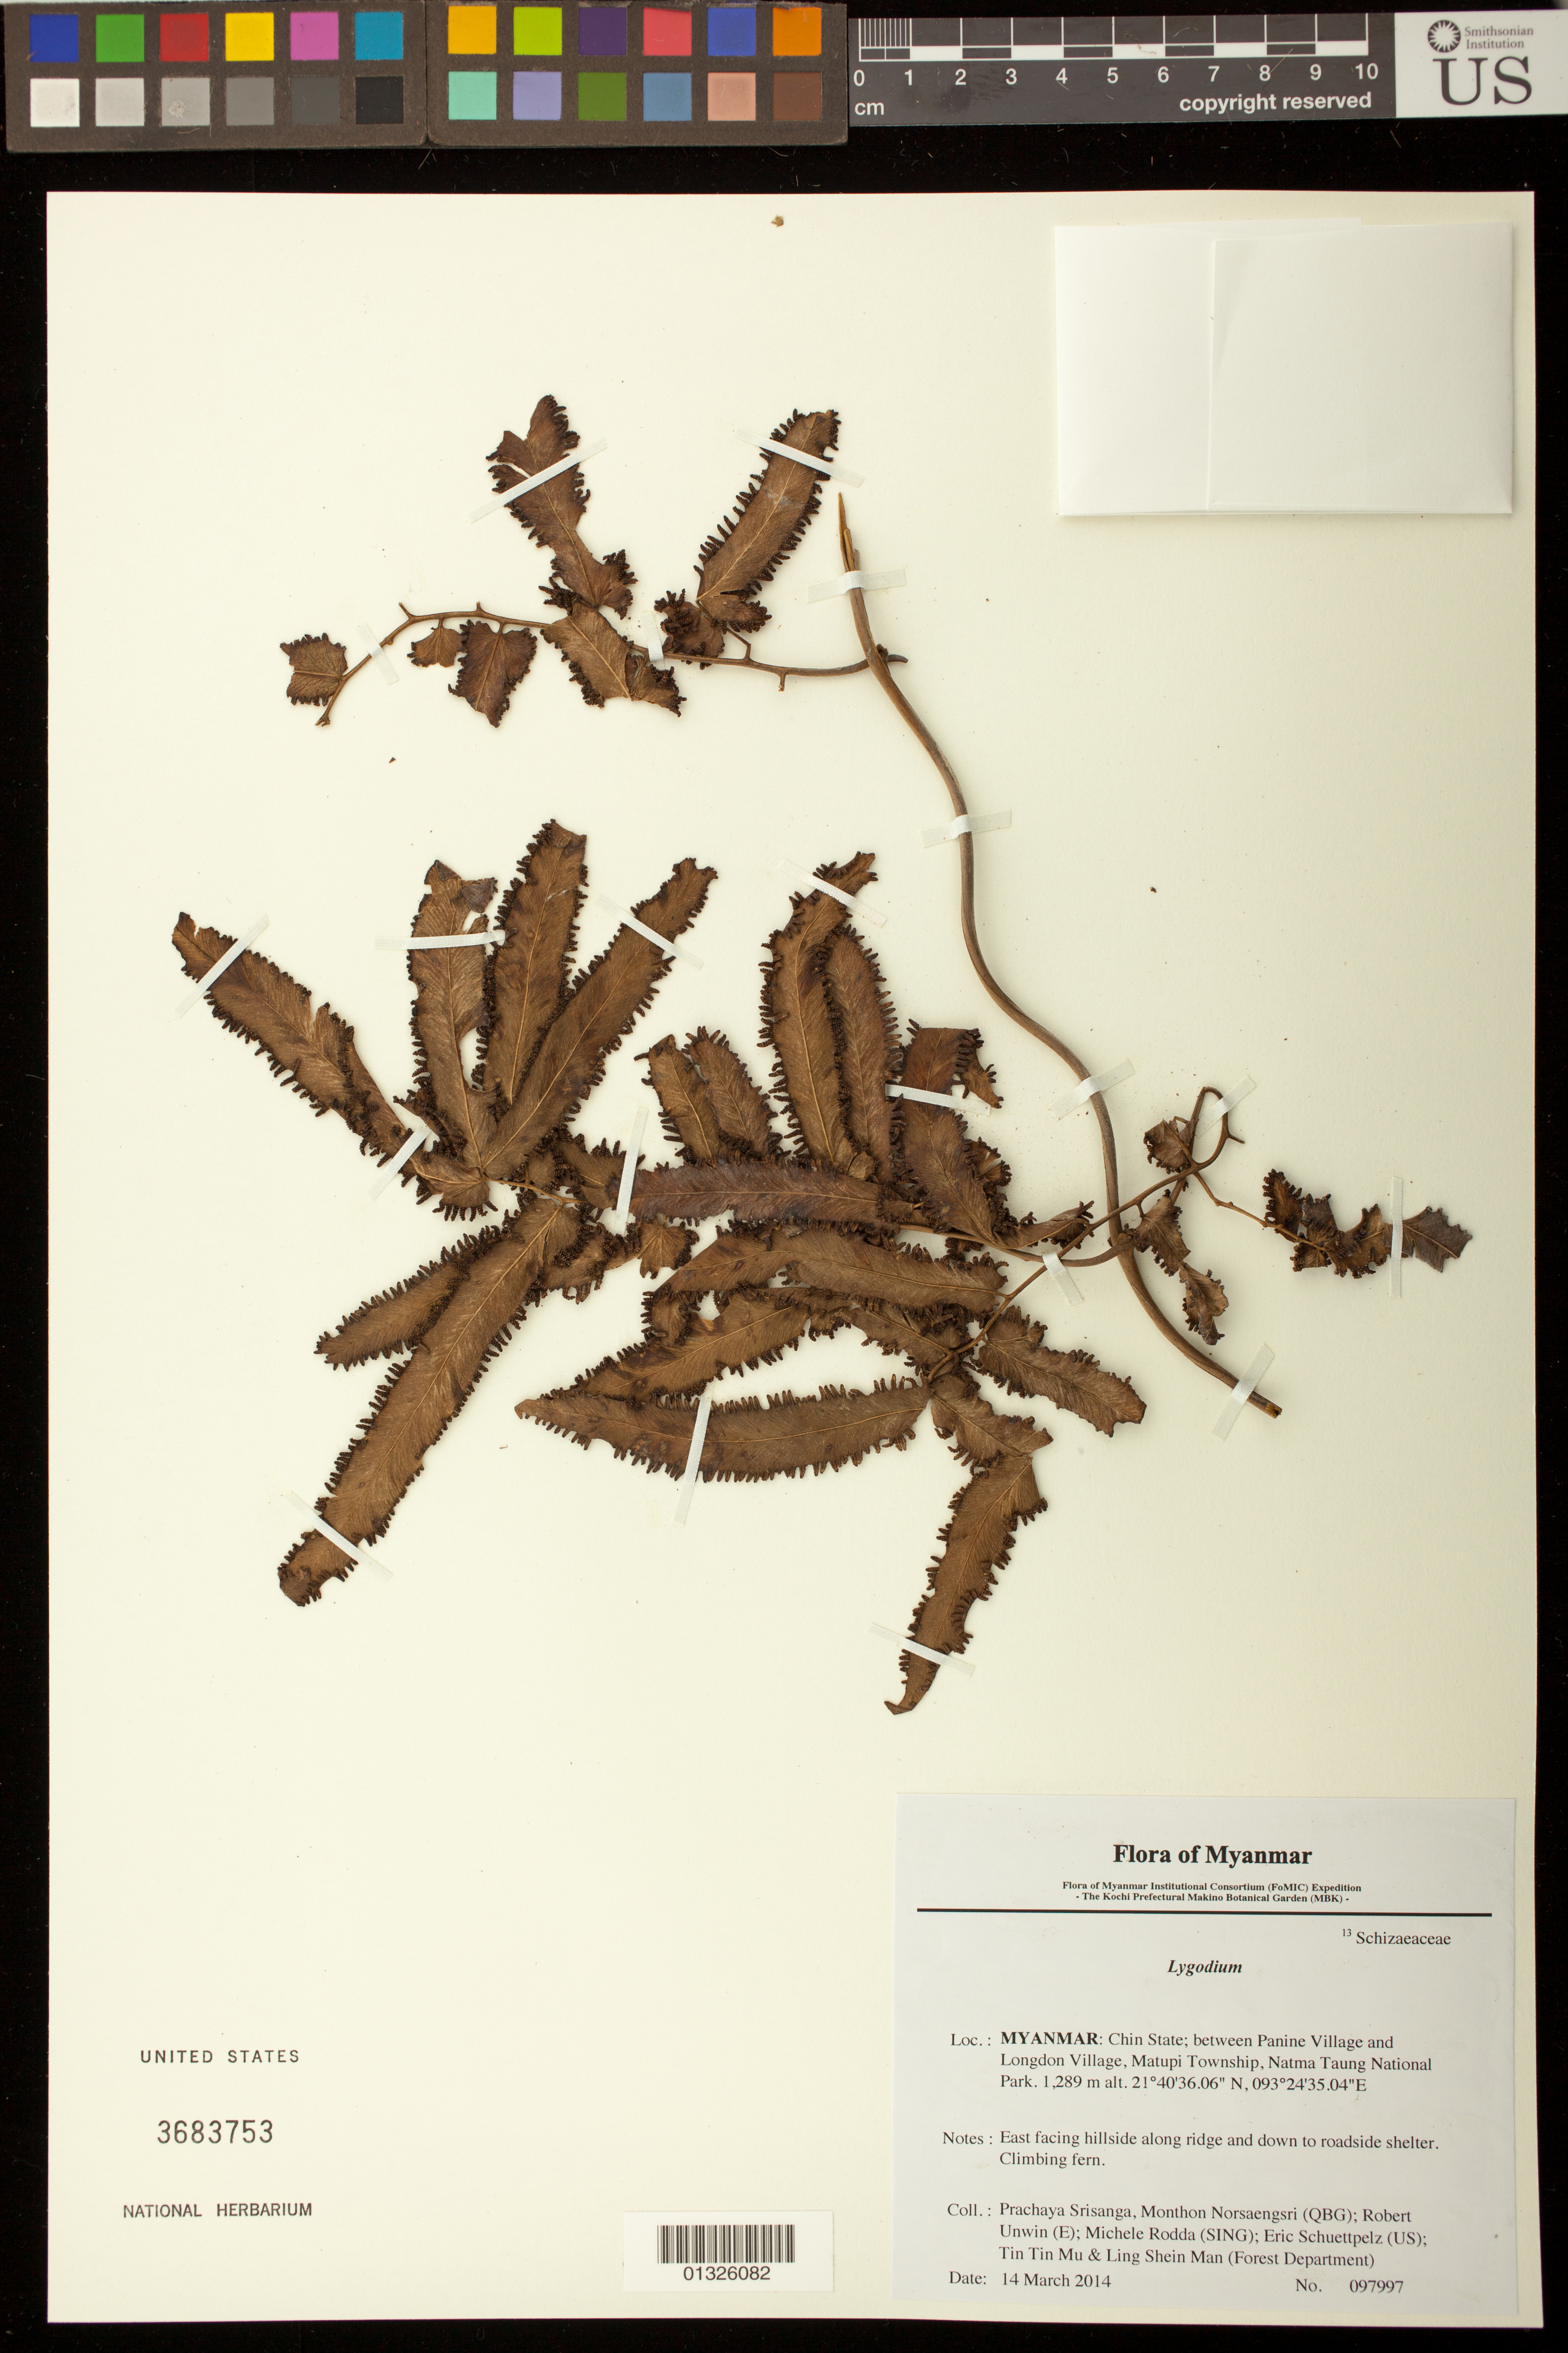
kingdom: Plantae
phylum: Tracheophyta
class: Polypodiopsida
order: Schizaeales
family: Lygodiaceae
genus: Lygodium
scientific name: Lygodium sp.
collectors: P. Srisanga, M. Norsaengsri, R. Unwin, M. Rodda, E. Schuettpelz, Tin Tin Mu & Ling Shein Man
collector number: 97997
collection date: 2014-03-14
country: Myanmar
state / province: Chin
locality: Between Panine Village and Longdon Village, Matupi Township, Natma Taung National Park.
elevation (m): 1289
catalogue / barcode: US 3683753